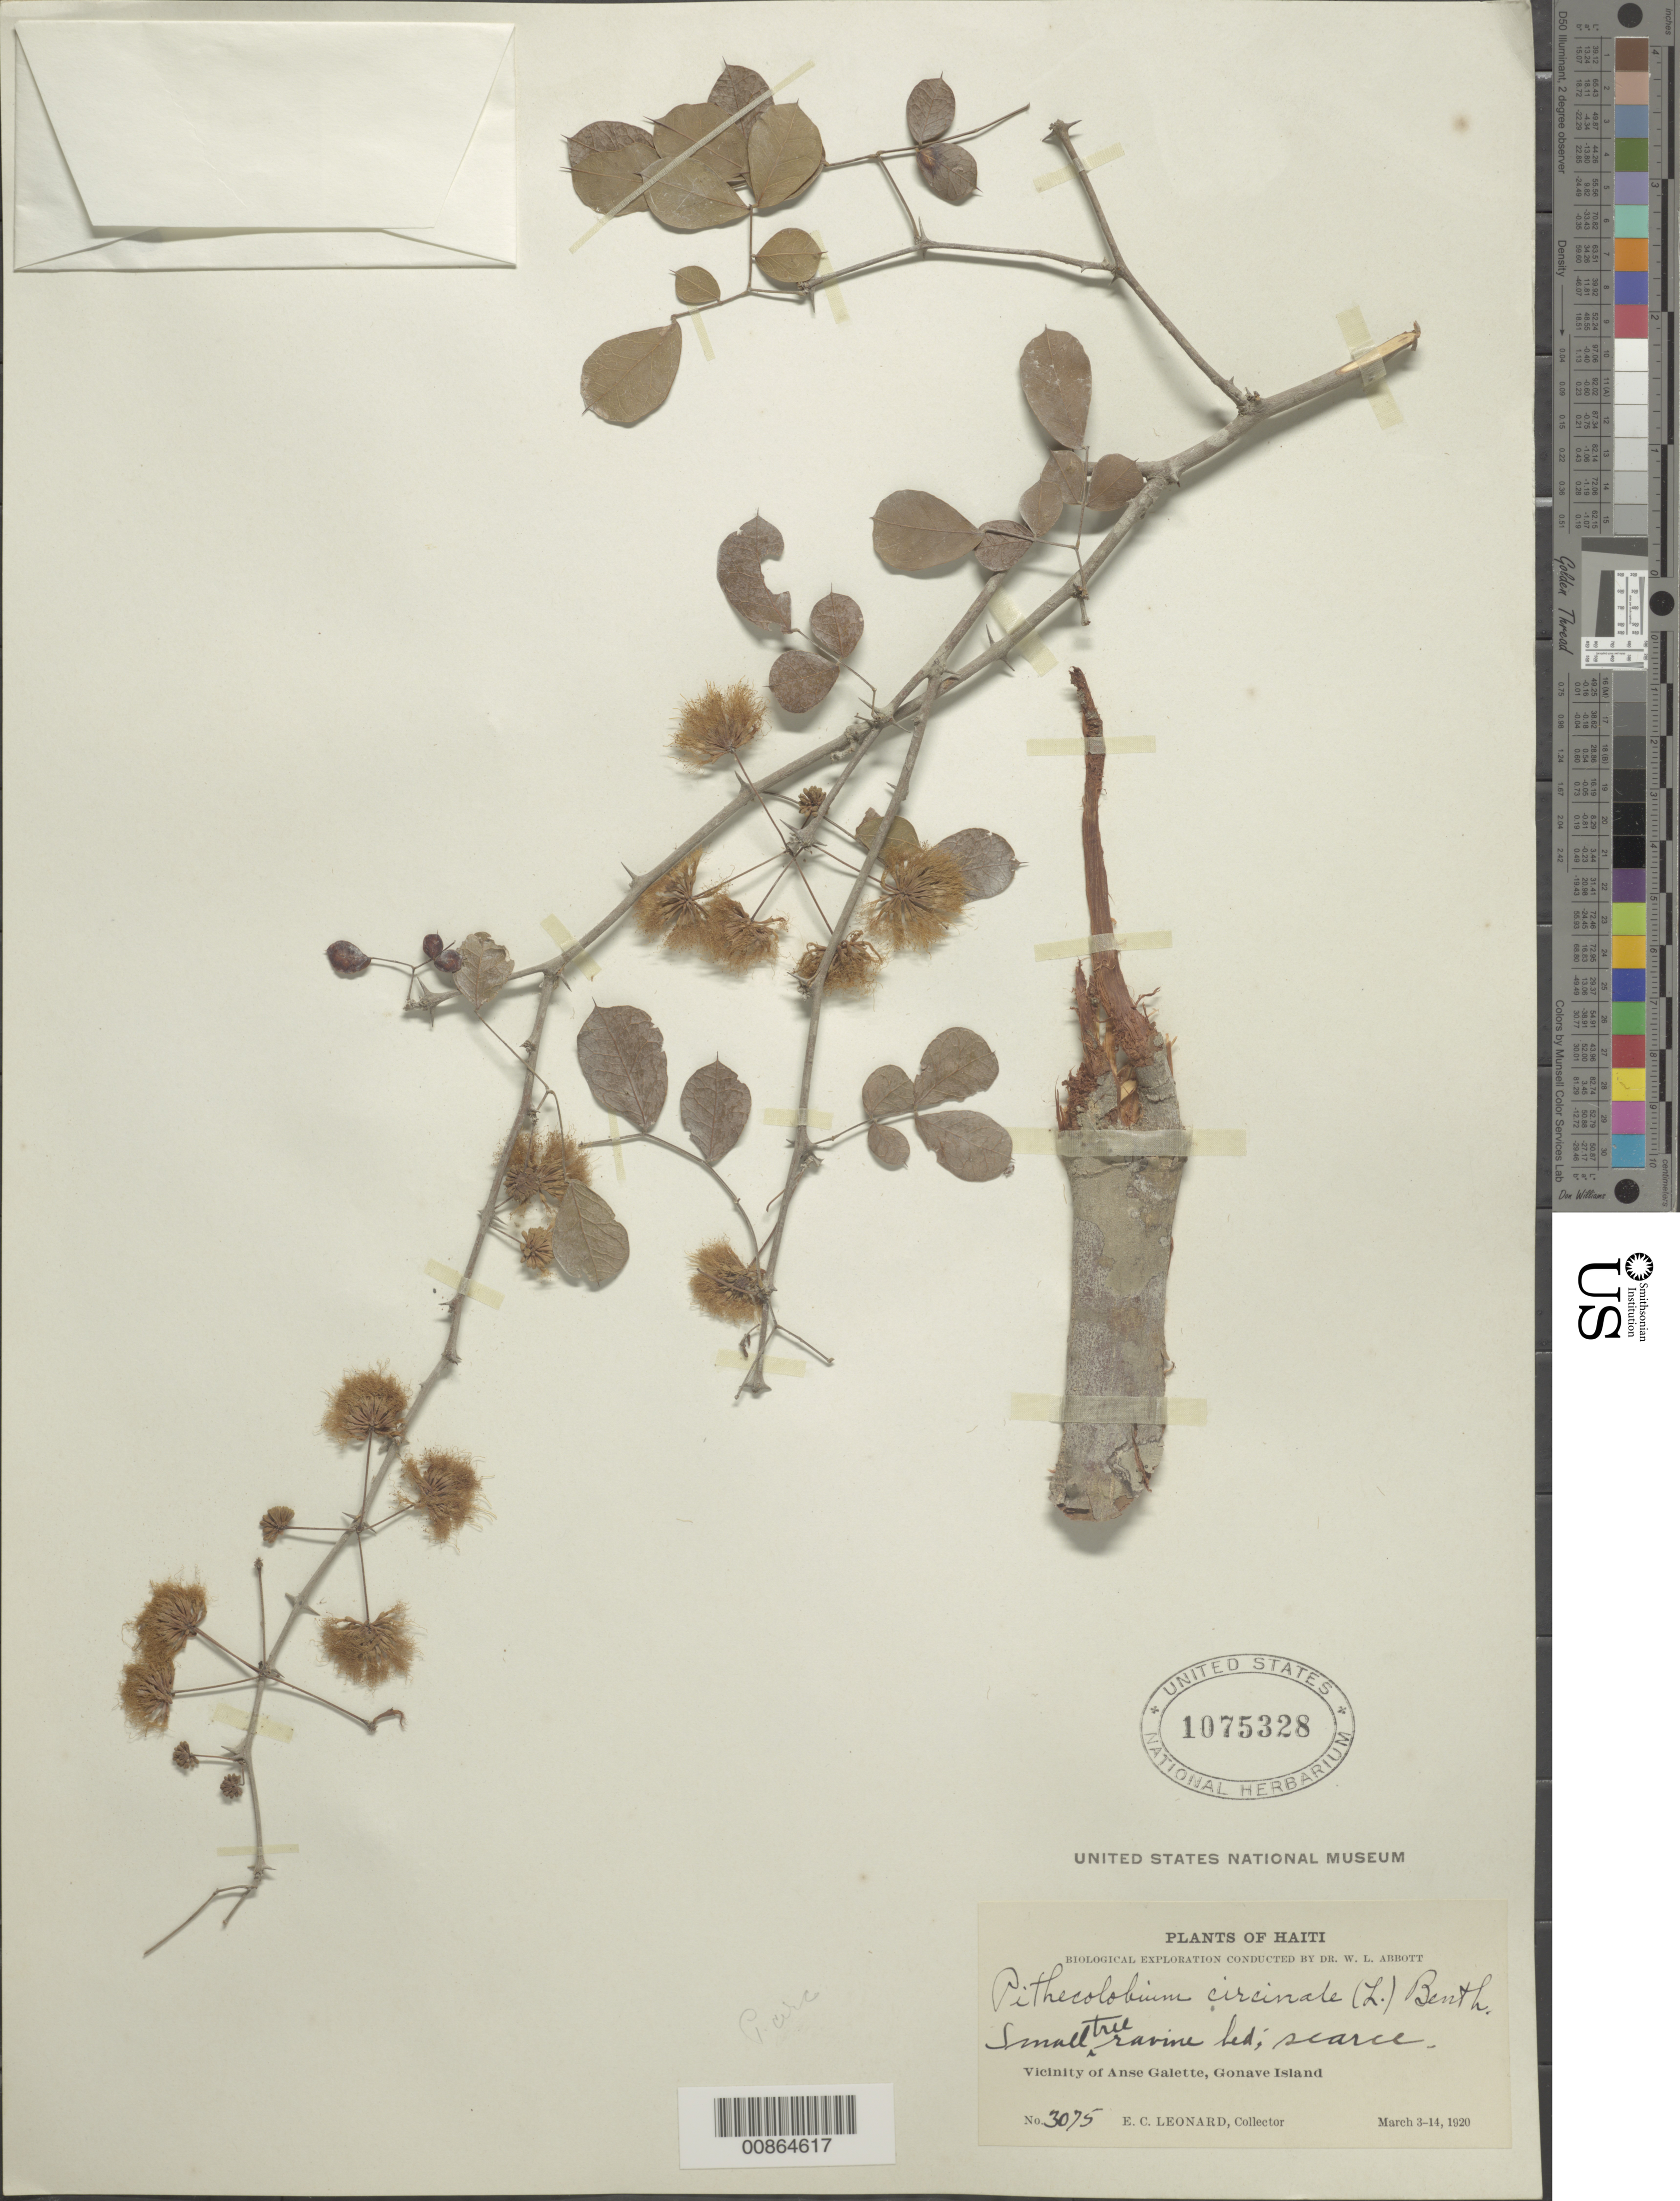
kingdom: Plantae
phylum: Tracheophyta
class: Magnoliopsida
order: Fabales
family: Fabaceae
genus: Pithecellobium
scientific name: Pithecellobium circinale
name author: (L.) Benth.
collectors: E. C. Leonard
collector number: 3075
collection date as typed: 03 Mar 1920 to 14 Mar 1920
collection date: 1920-03-03/1920-03-14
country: Haiti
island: Île de la Gonâve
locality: Vicinity of Anse Galette, Gonave Island.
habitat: Ravine bed.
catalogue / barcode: US 1075328